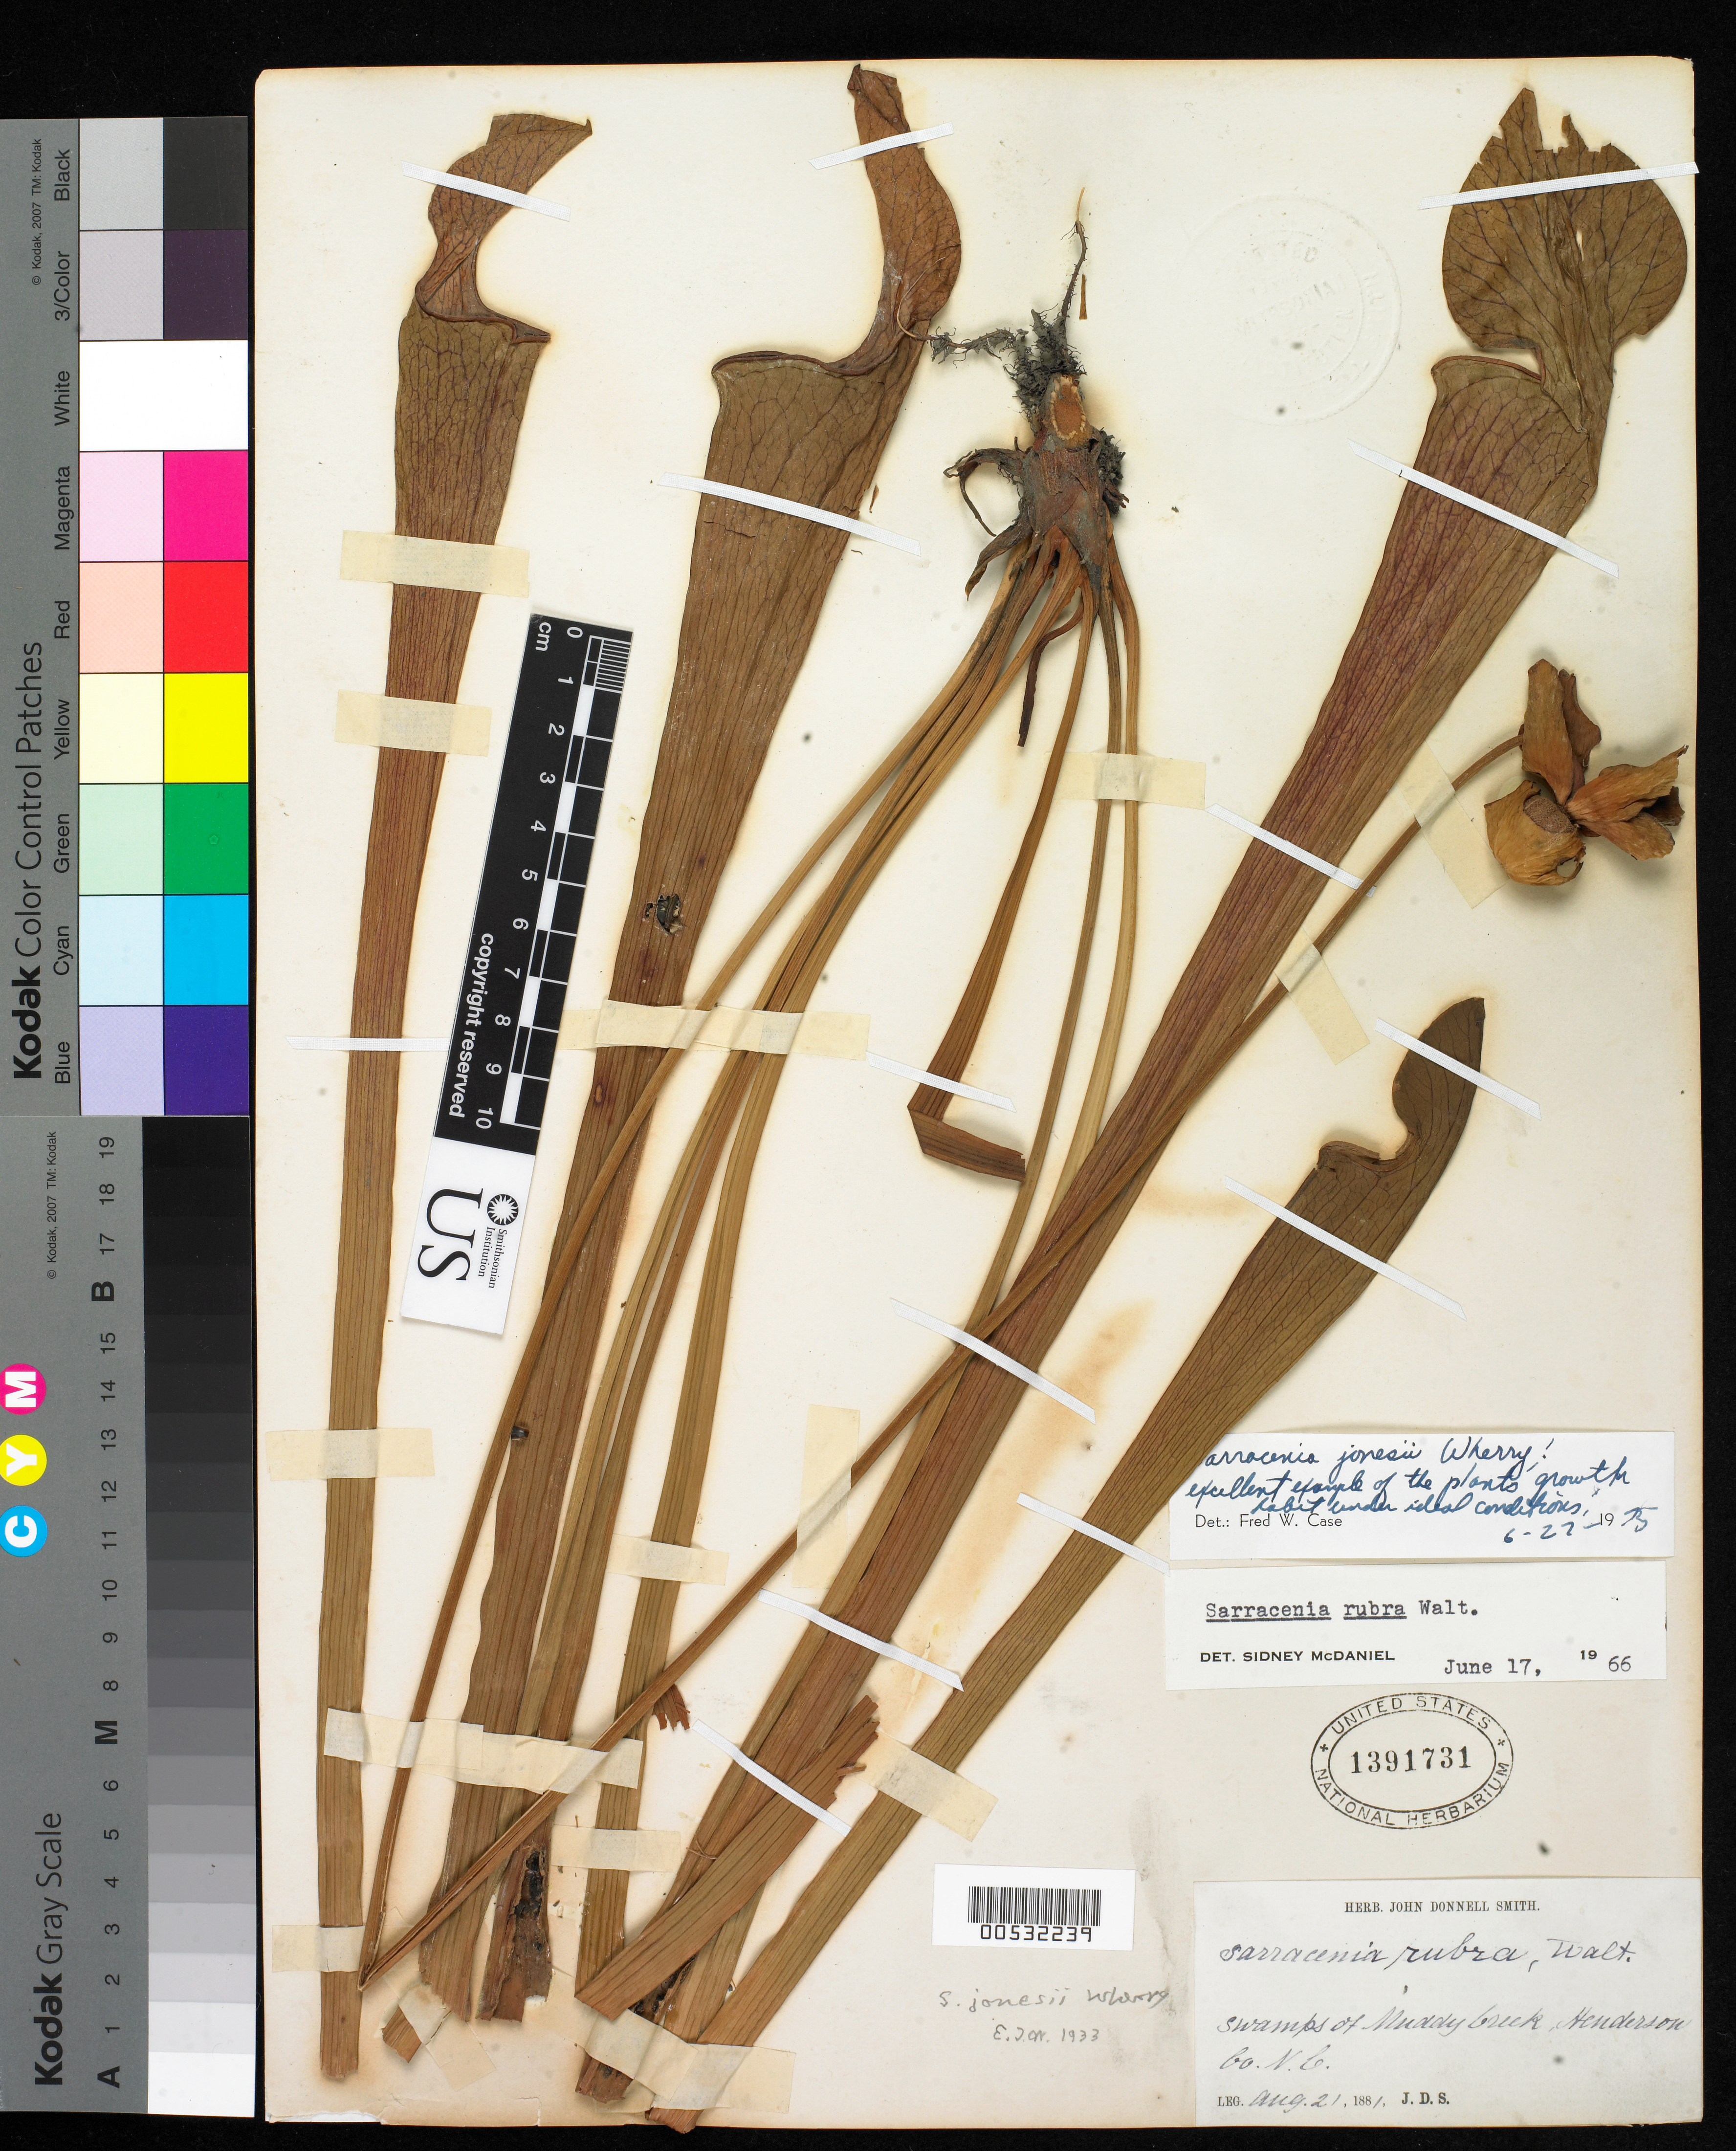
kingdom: Plantae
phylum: Tracheophyta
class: Magnoliopsida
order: Ericales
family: Sarraceniaceae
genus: Sarracenia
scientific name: Sarracenia jonesii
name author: Wherry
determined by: Case, F. W.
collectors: J. Donnell Smith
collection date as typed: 21 Aug 1881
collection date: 1881-08-21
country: United States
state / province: North Carolina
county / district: Henderson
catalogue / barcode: US 1391731